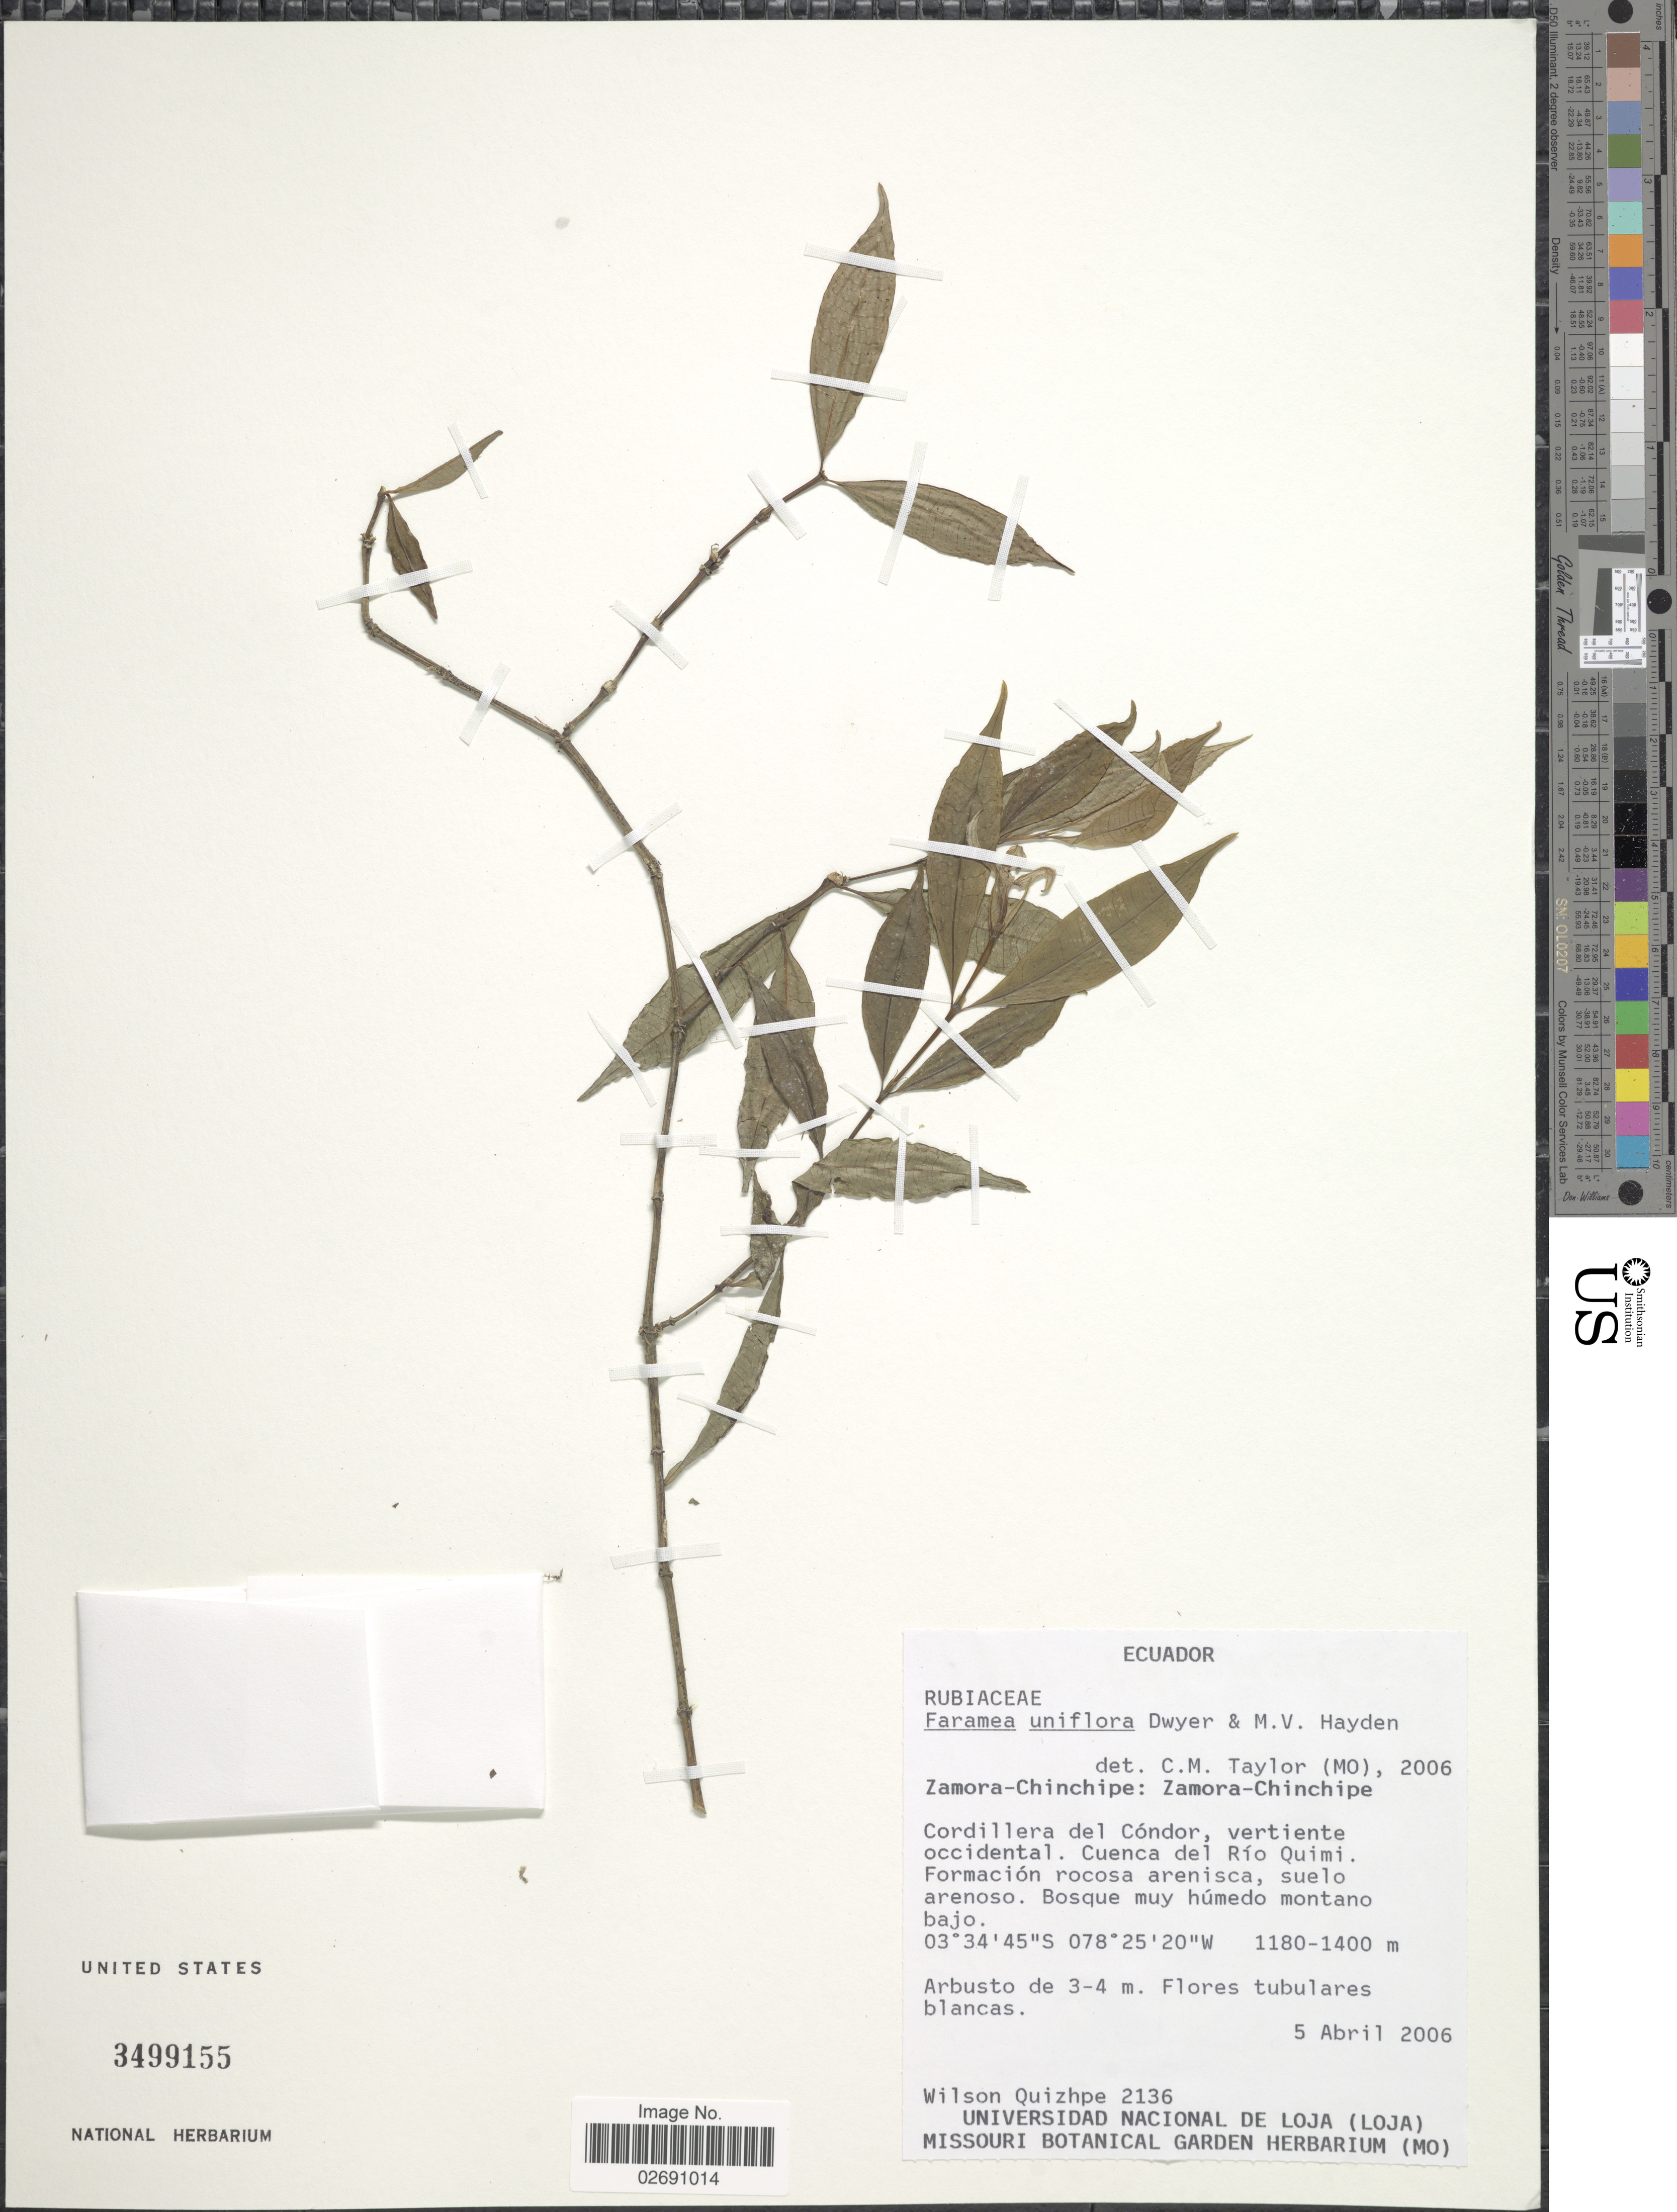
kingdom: Plantae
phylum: Tracheophyta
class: Magnoliopsida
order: Gentianales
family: Rubiaceae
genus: Faramea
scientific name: Faramea uniflora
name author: Dwyer & M.V. Hayden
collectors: W. Quizhpe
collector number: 2136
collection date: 2006-04-05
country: Ecuador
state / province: Zamora-Chinchipe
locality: Zamora-Chinchipe, Cordillera del Condor, vertiente occidental, Cuenca del Rio Quimi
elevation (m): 1180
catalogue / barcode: US 3499155